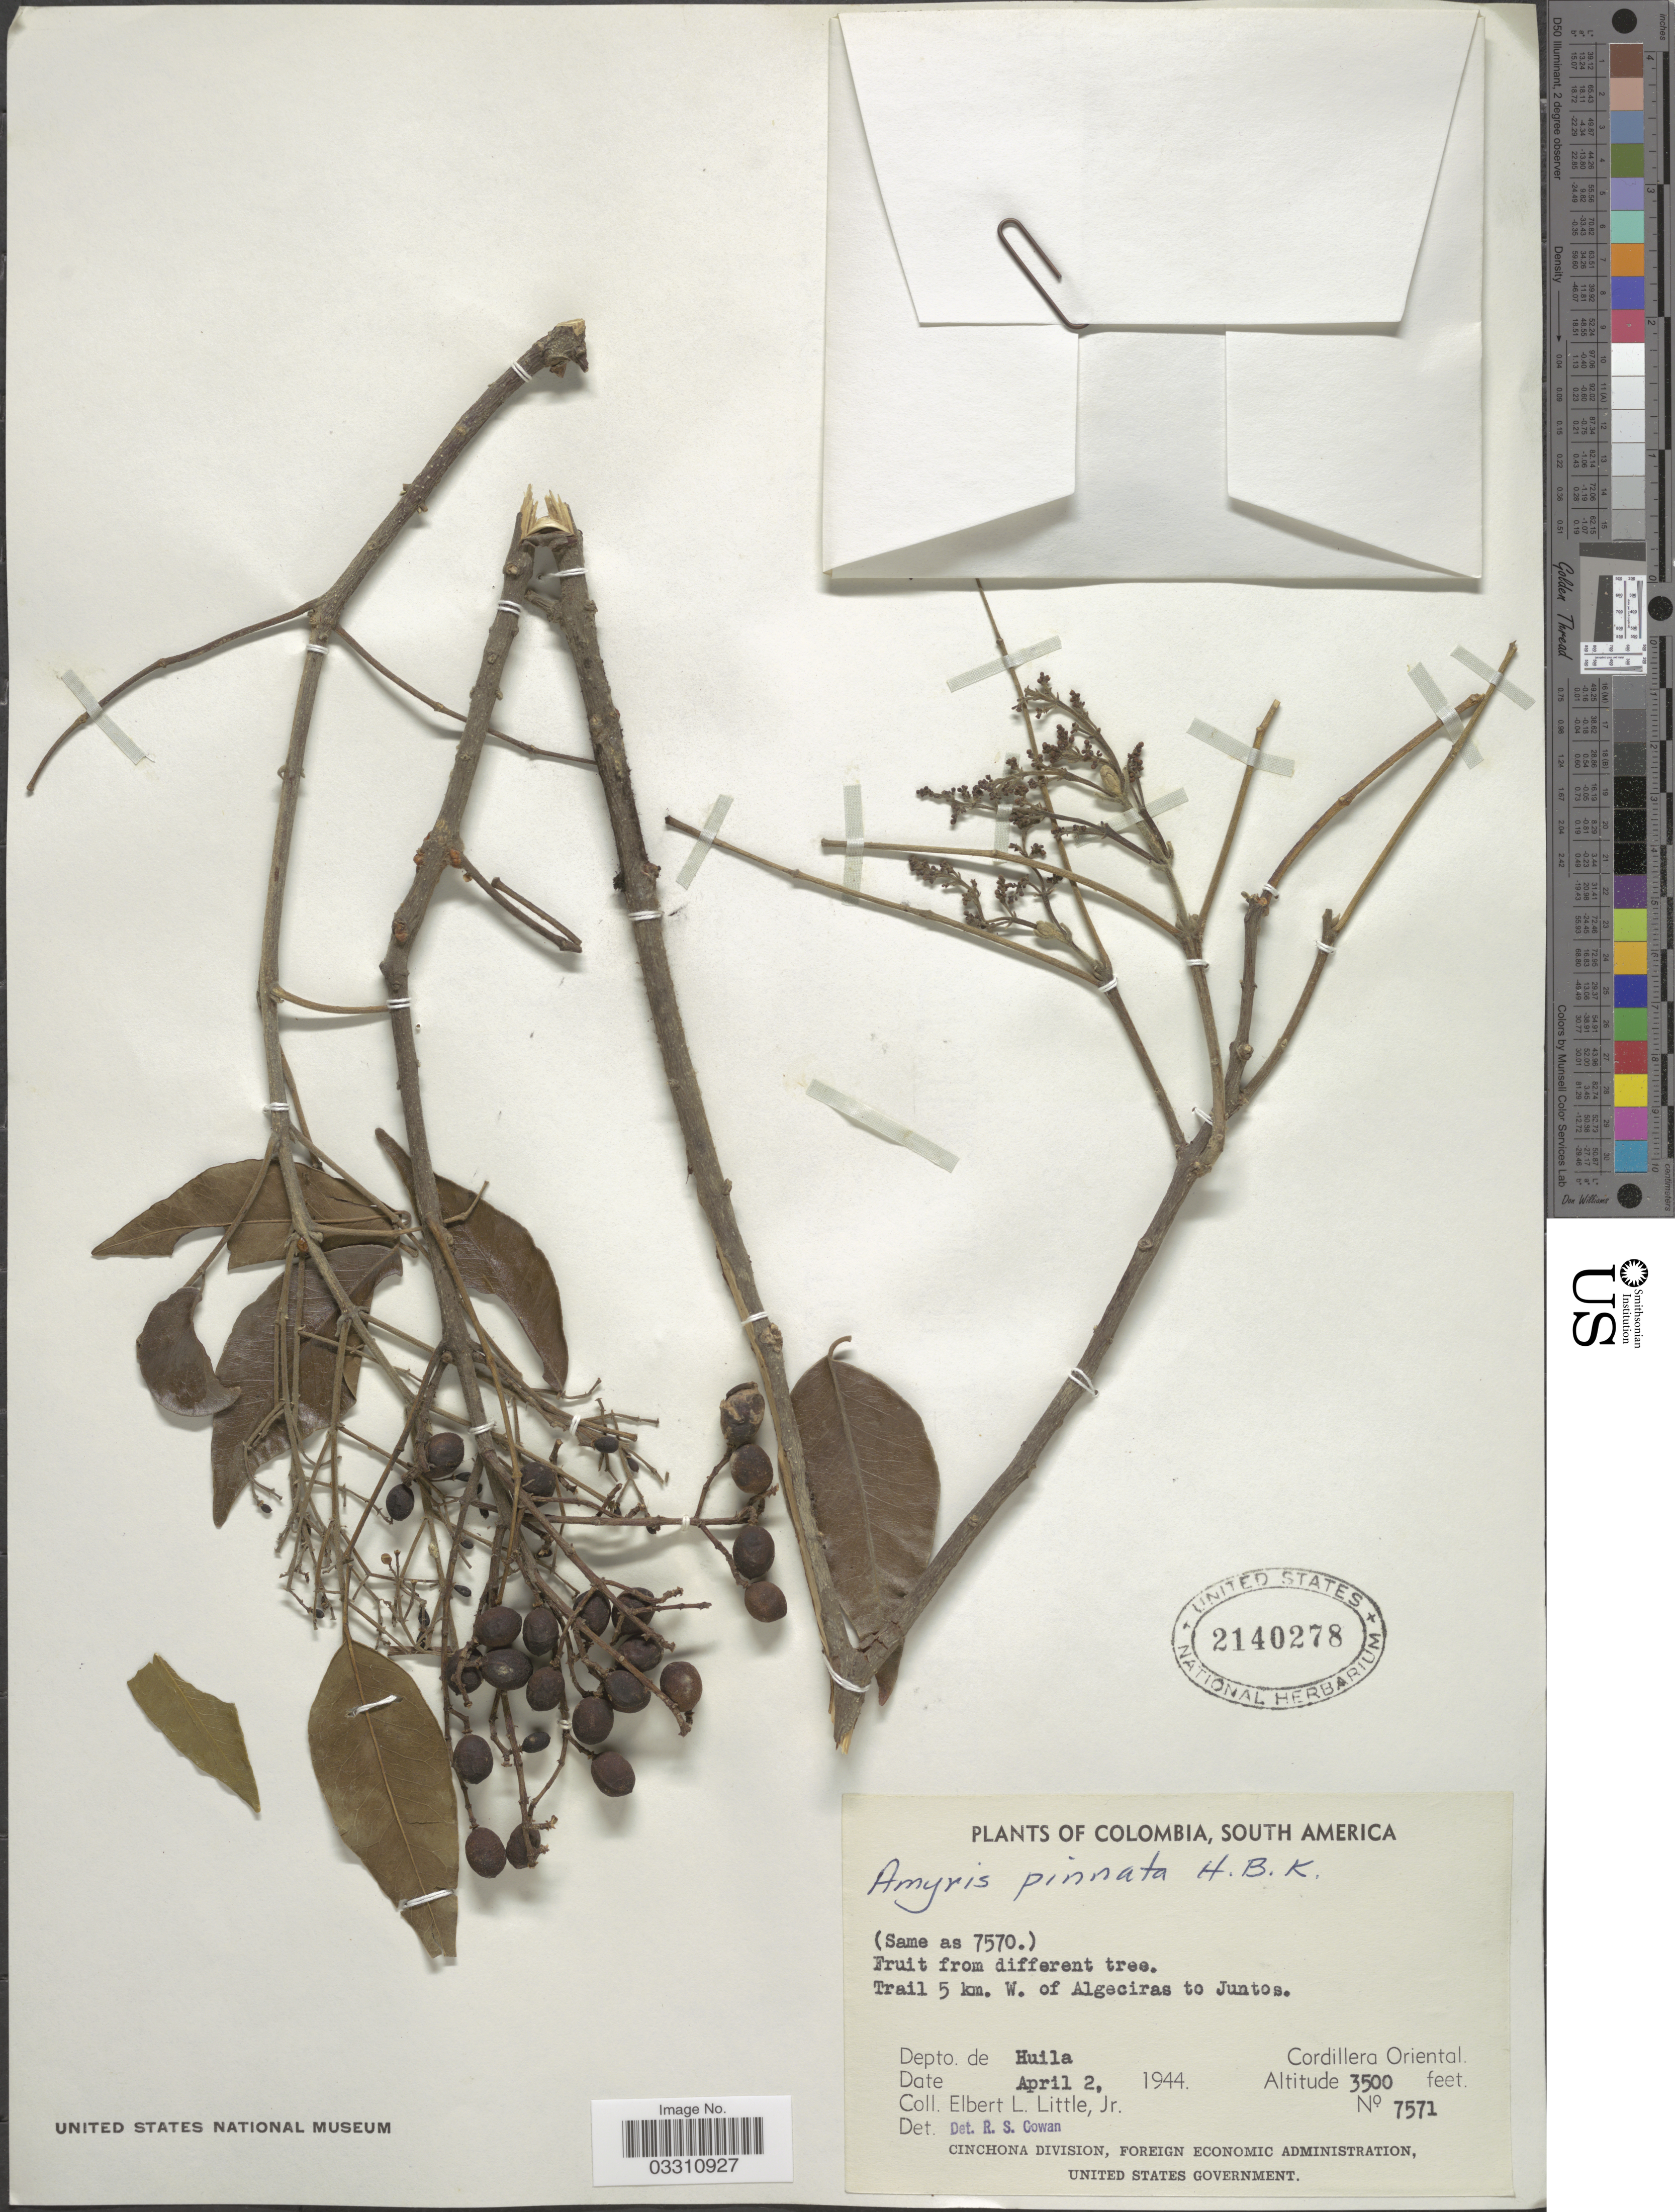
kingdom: Plantae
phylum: Tracheophyta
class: Magnoliopsida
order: Sapindales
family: Rutaceae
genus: Amyris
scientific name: Amyris pinnata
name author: Kunth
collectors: E. L. Little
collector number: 7571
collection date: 1944-04-02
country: Colombia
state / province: Huila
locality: Trail 5 km. W. of Algeciras to Juntos, Depto. de Huila, Cordillera Oriental.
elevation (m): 1067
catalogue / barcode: US 2140278